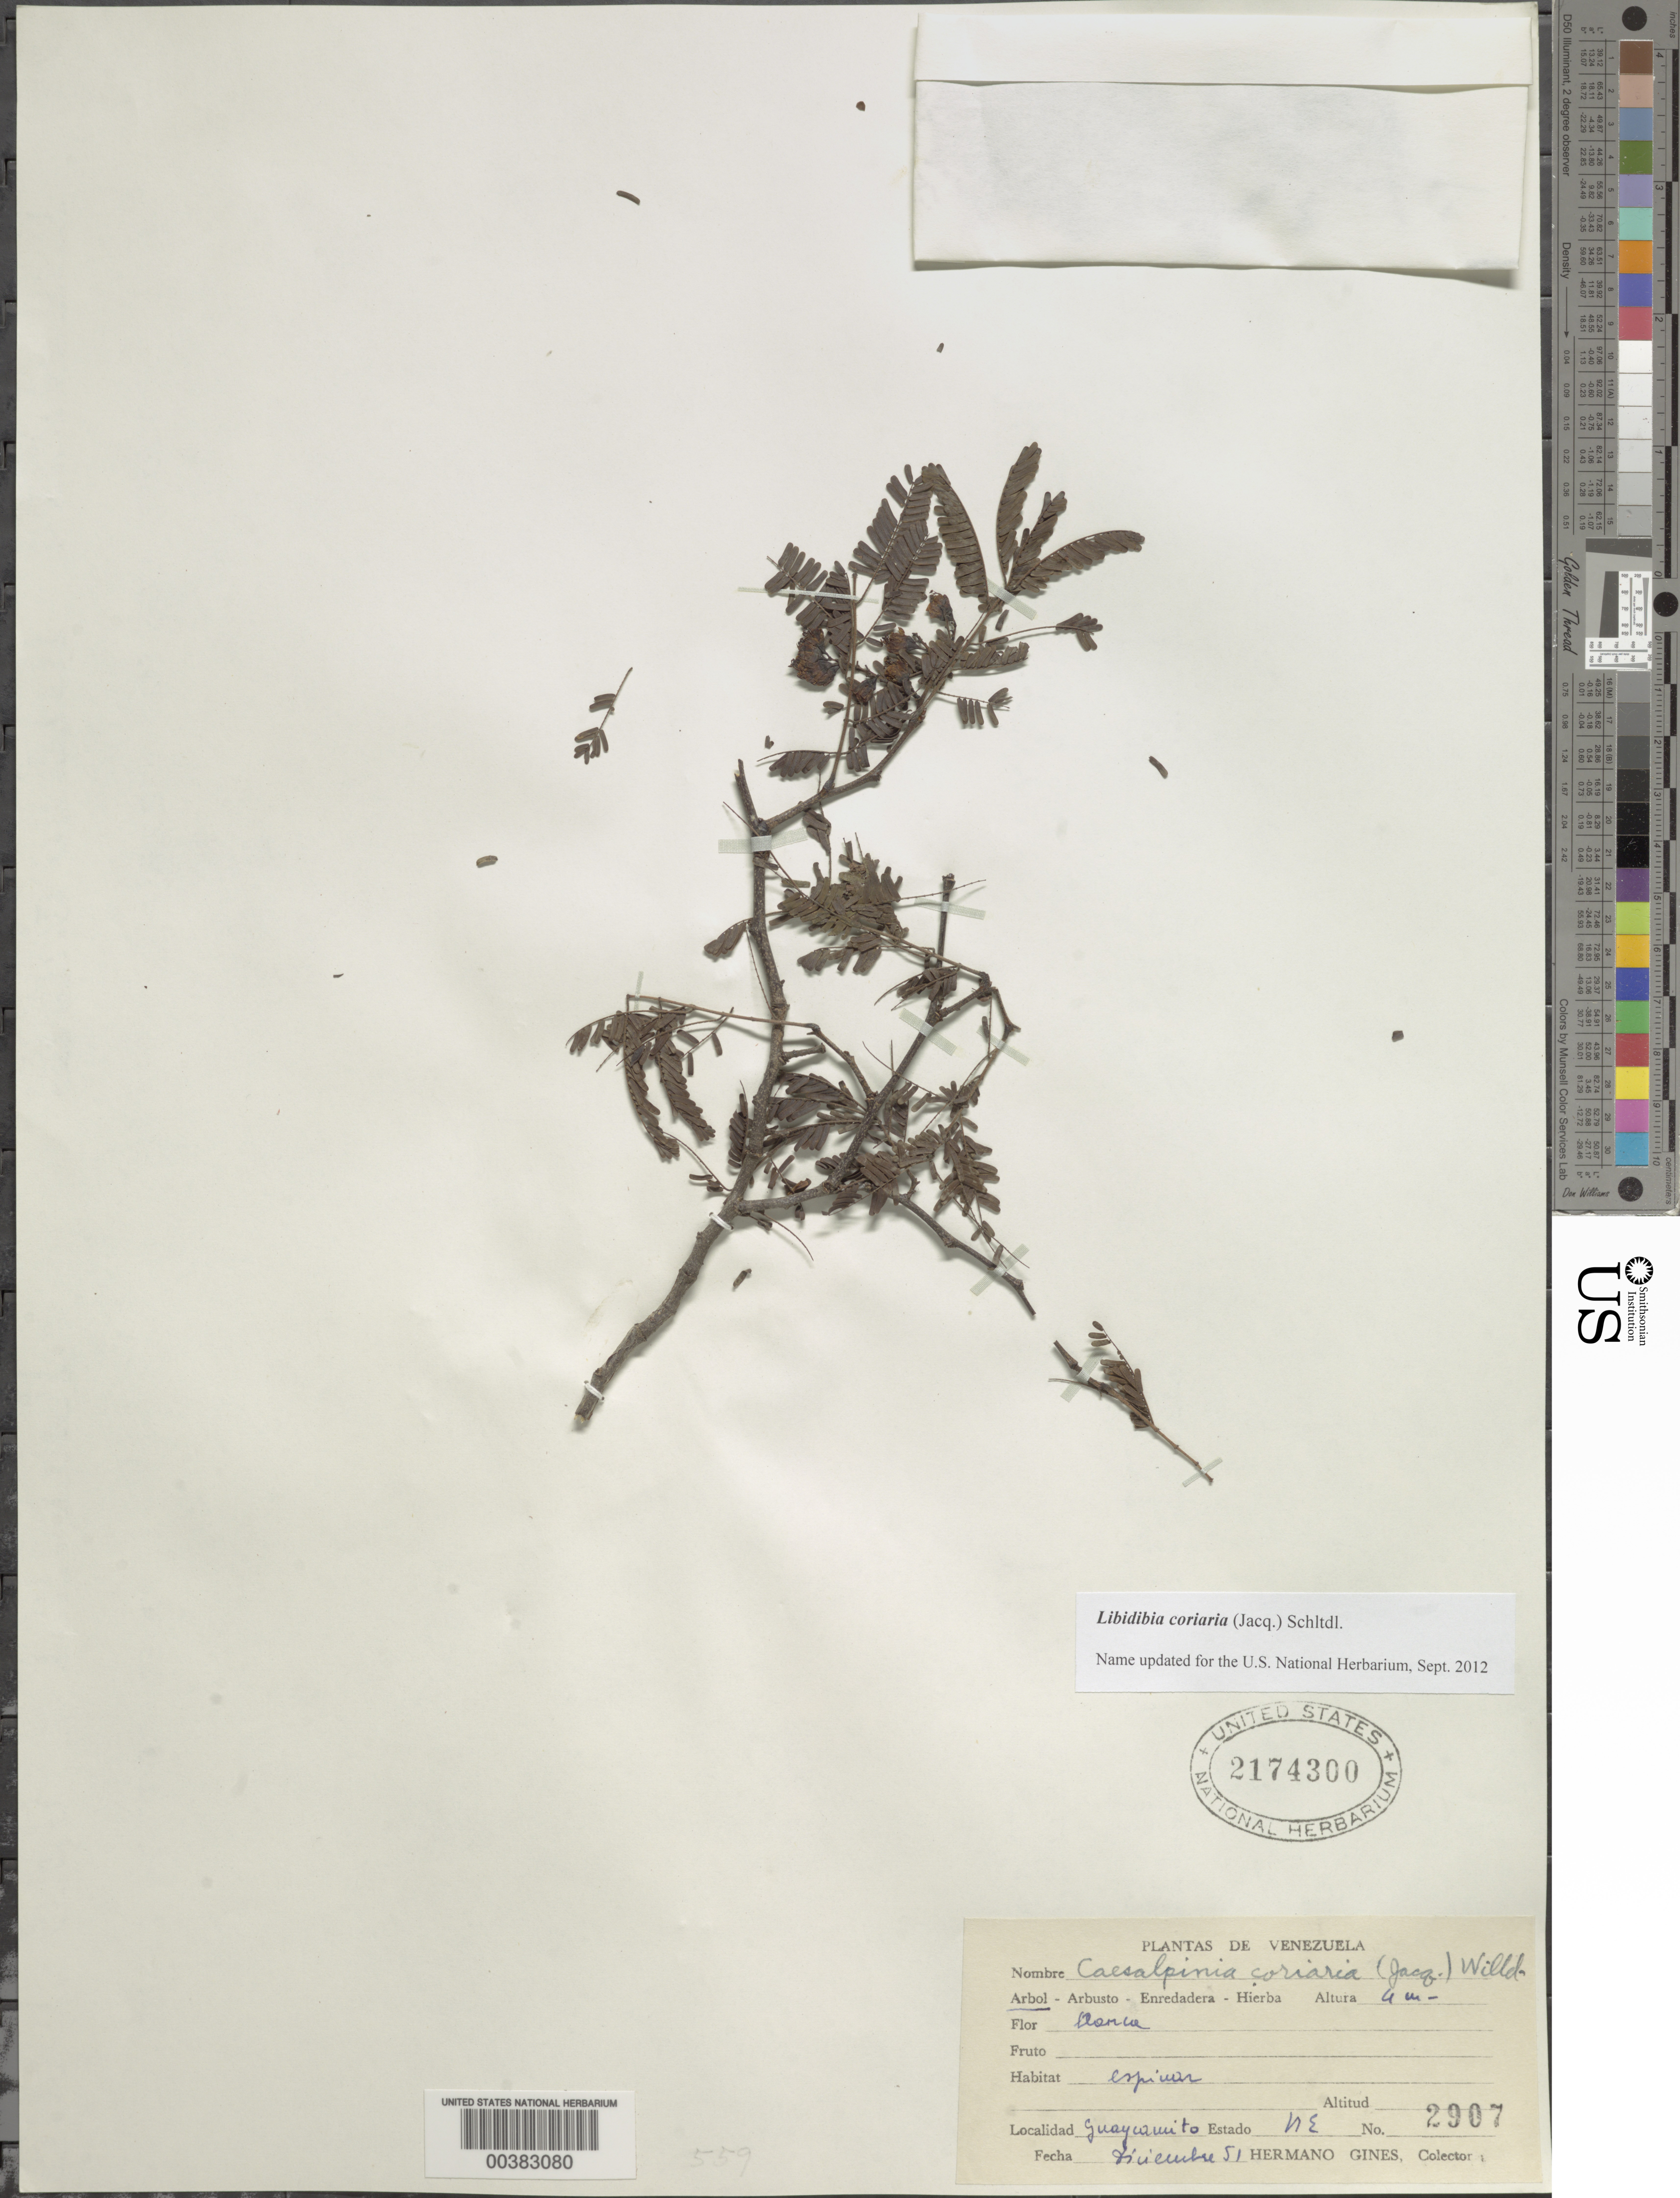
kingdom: Plantae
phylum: Tracheophyta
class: Magnoliopsida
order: Fabales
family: Fabaceae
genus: Libidibia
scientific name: Libidibia coriaria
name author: (Jacq.) Schltdl.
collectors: Bro. Gines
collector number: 2907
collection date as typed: Dec 1951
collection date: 1951-12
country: Venezuela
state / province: Nueva Esparta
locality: Guaycamito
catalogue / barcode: US 2174300